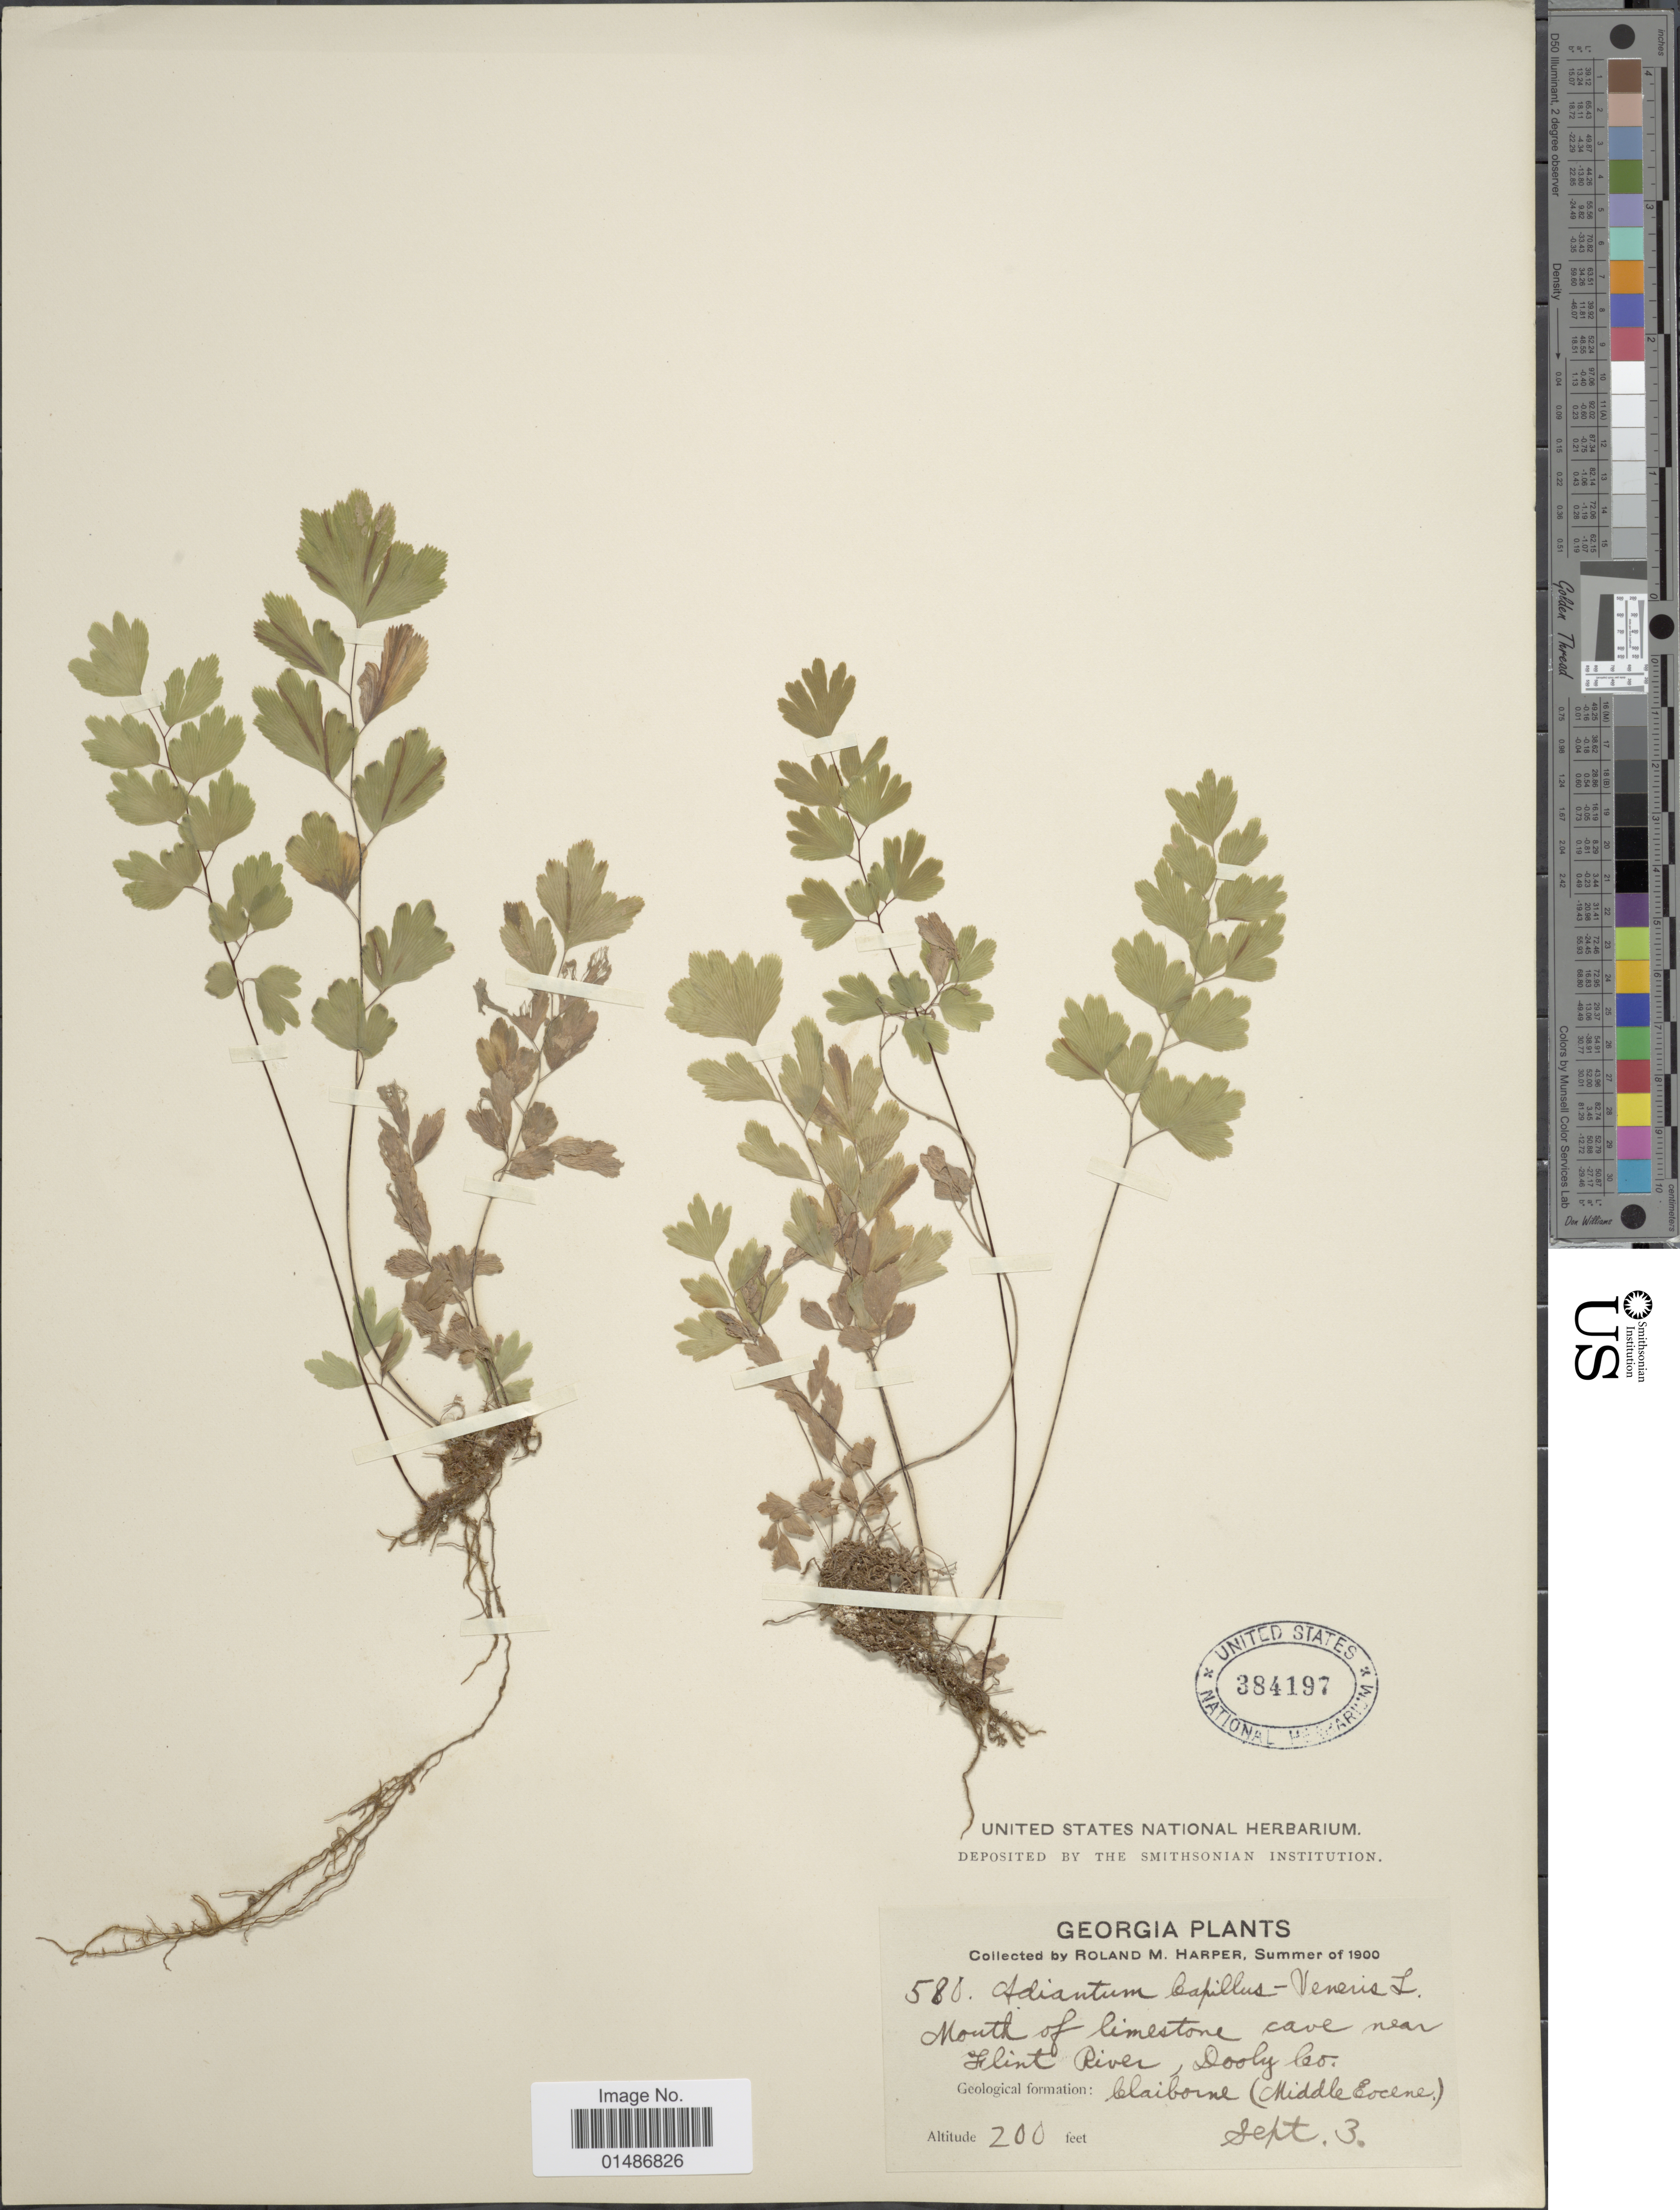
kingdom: Plantae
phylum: Tracheophyta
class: Polypodiopsida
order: Polypodiales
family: Pteridaceae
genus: Adiantum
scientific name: Adiantum capillus-veneris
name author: L.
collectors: R. M. Harper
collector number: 580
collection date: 1900-09-03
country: United States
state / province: Georgia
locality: Mouth of limestone cave near Flint River, Dooly Co. Geological formation: Claiborne (Middle Eocene).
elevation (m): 61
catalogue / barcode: US 384197